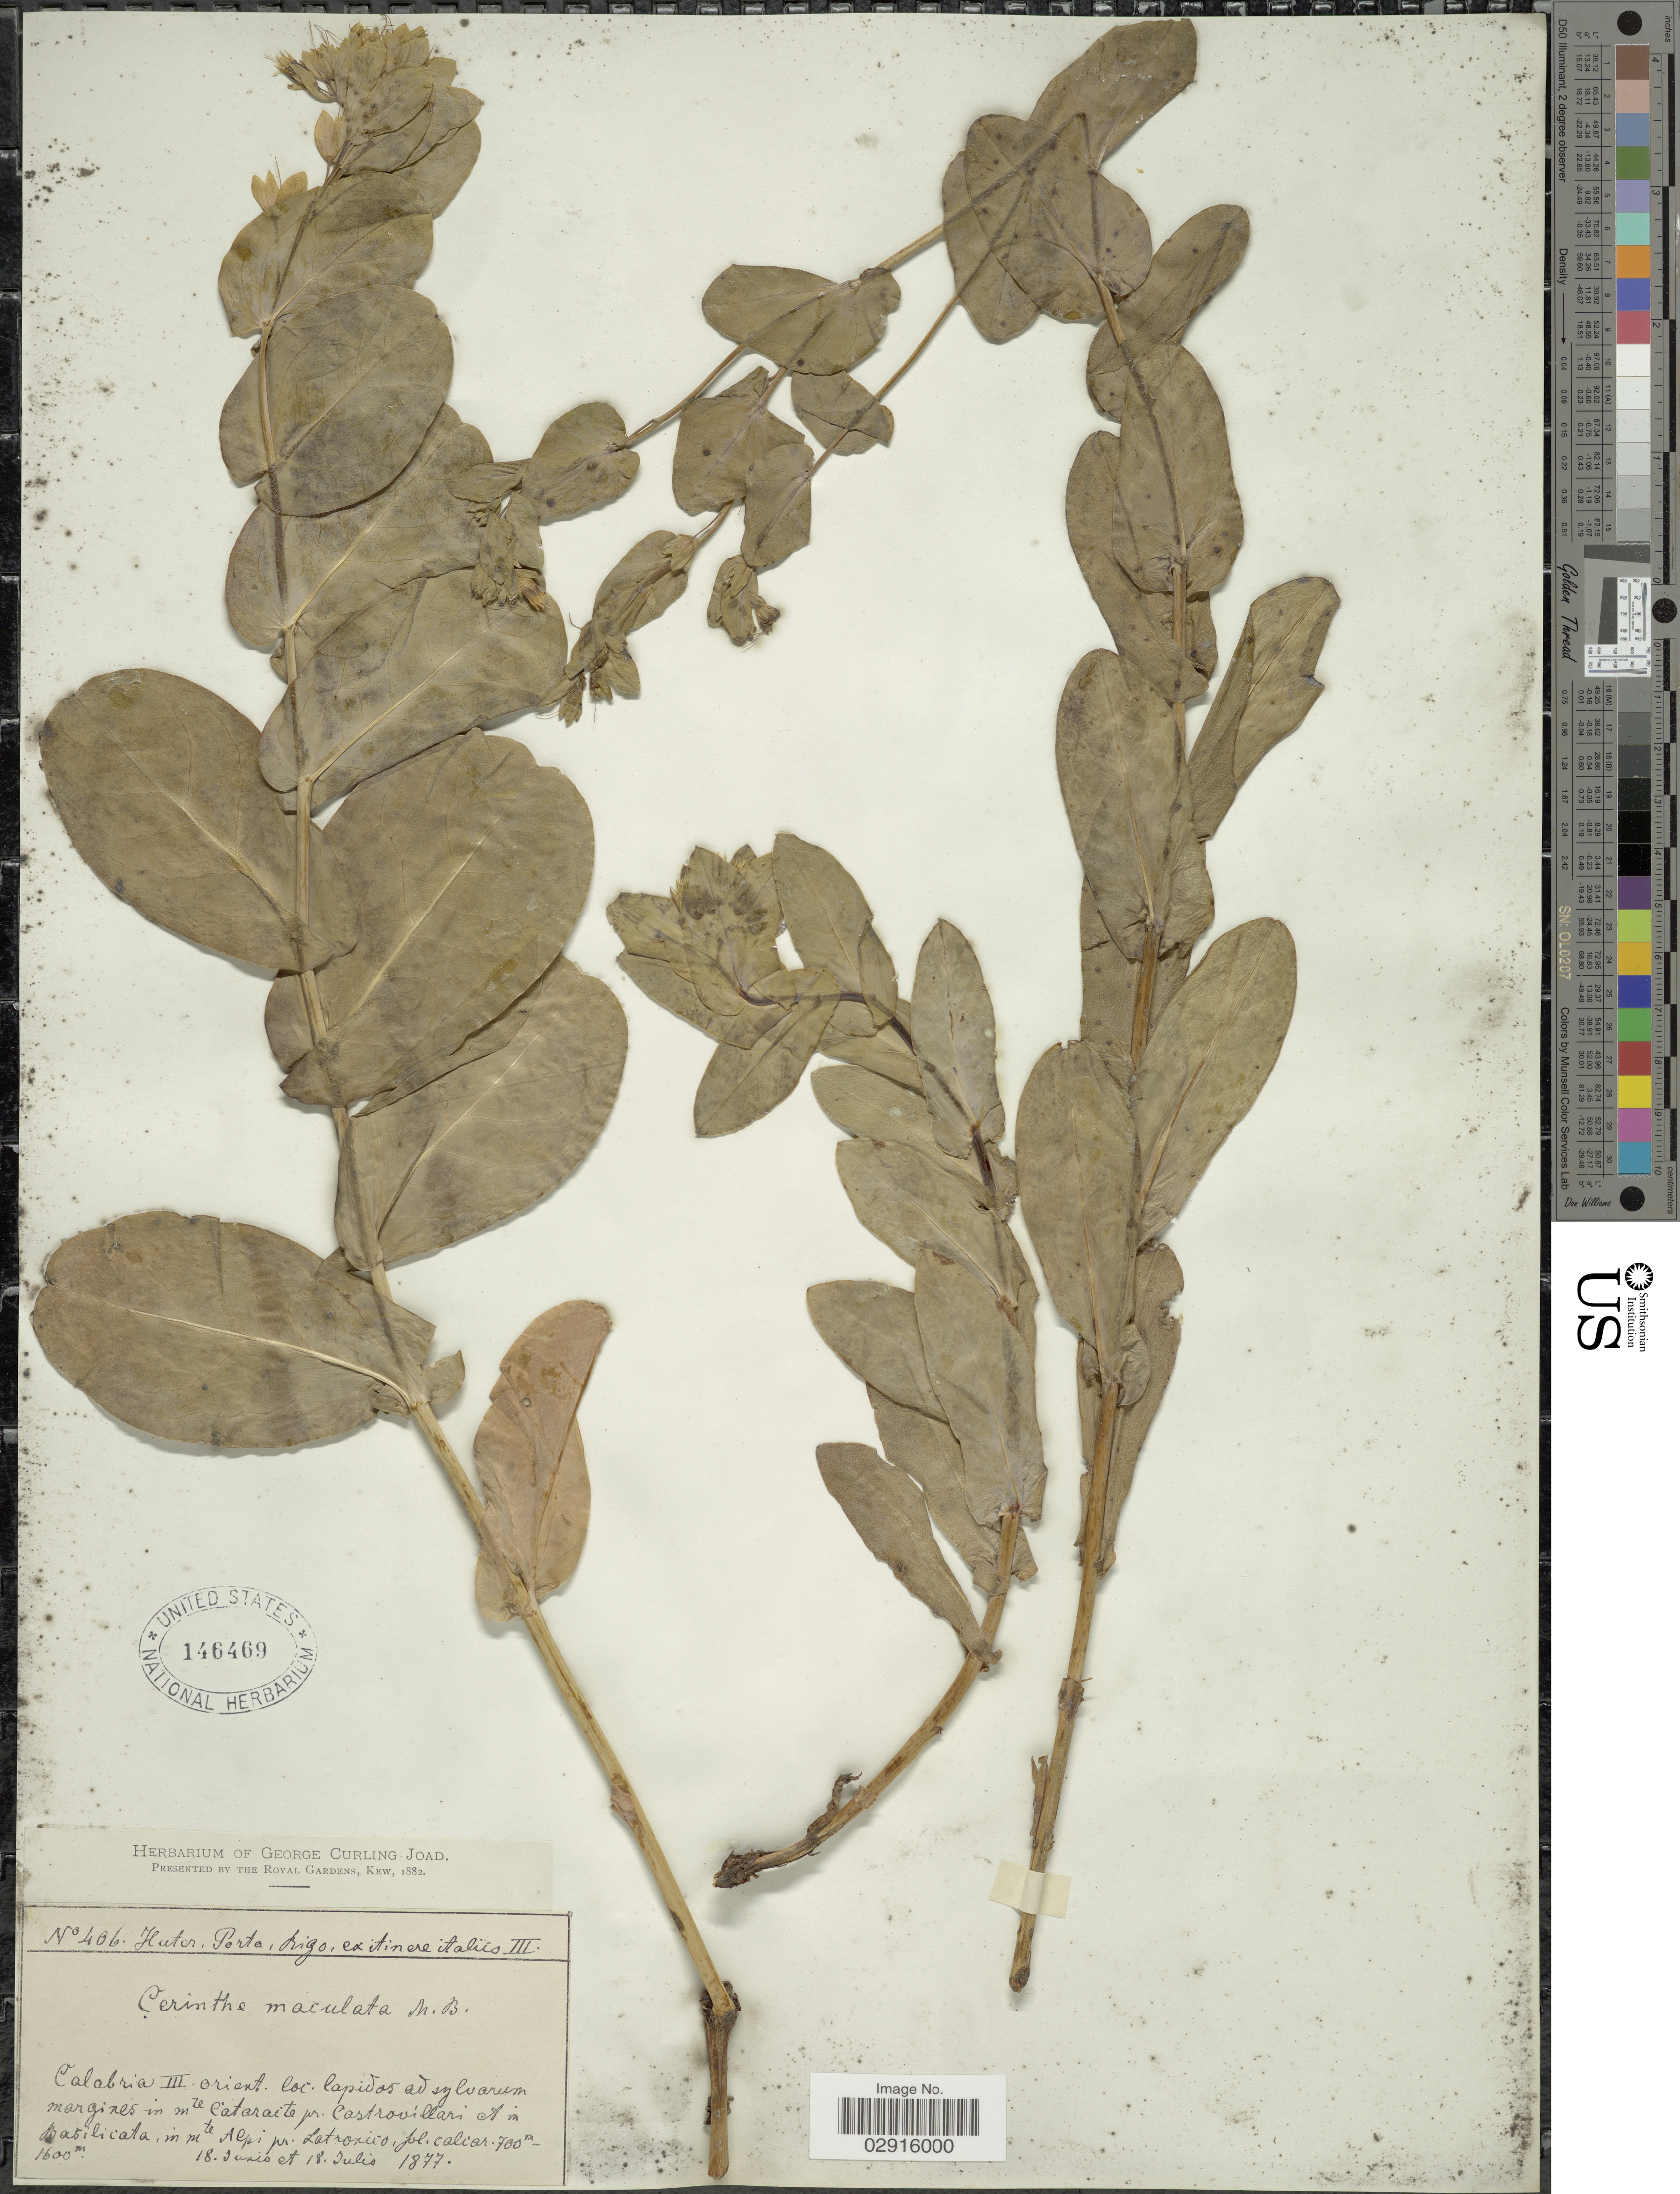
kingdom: Plantae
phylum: Tracheophyta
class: Magnoliopsida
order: Boraginales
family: Boraginaceae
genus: Cerinthe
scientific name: Cerinthe maculata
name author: L.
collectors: ex herb. George Curling Joad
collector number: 406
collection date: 1877-06-18/1877-07-18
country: Italy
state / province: Calabria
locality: Lapidos ad sylvarum margines in mte cataraite pr. Castrovillaris et in Basilicata m, in mte Alpi pr. Latroxico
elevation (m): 700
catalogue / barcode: US 146469